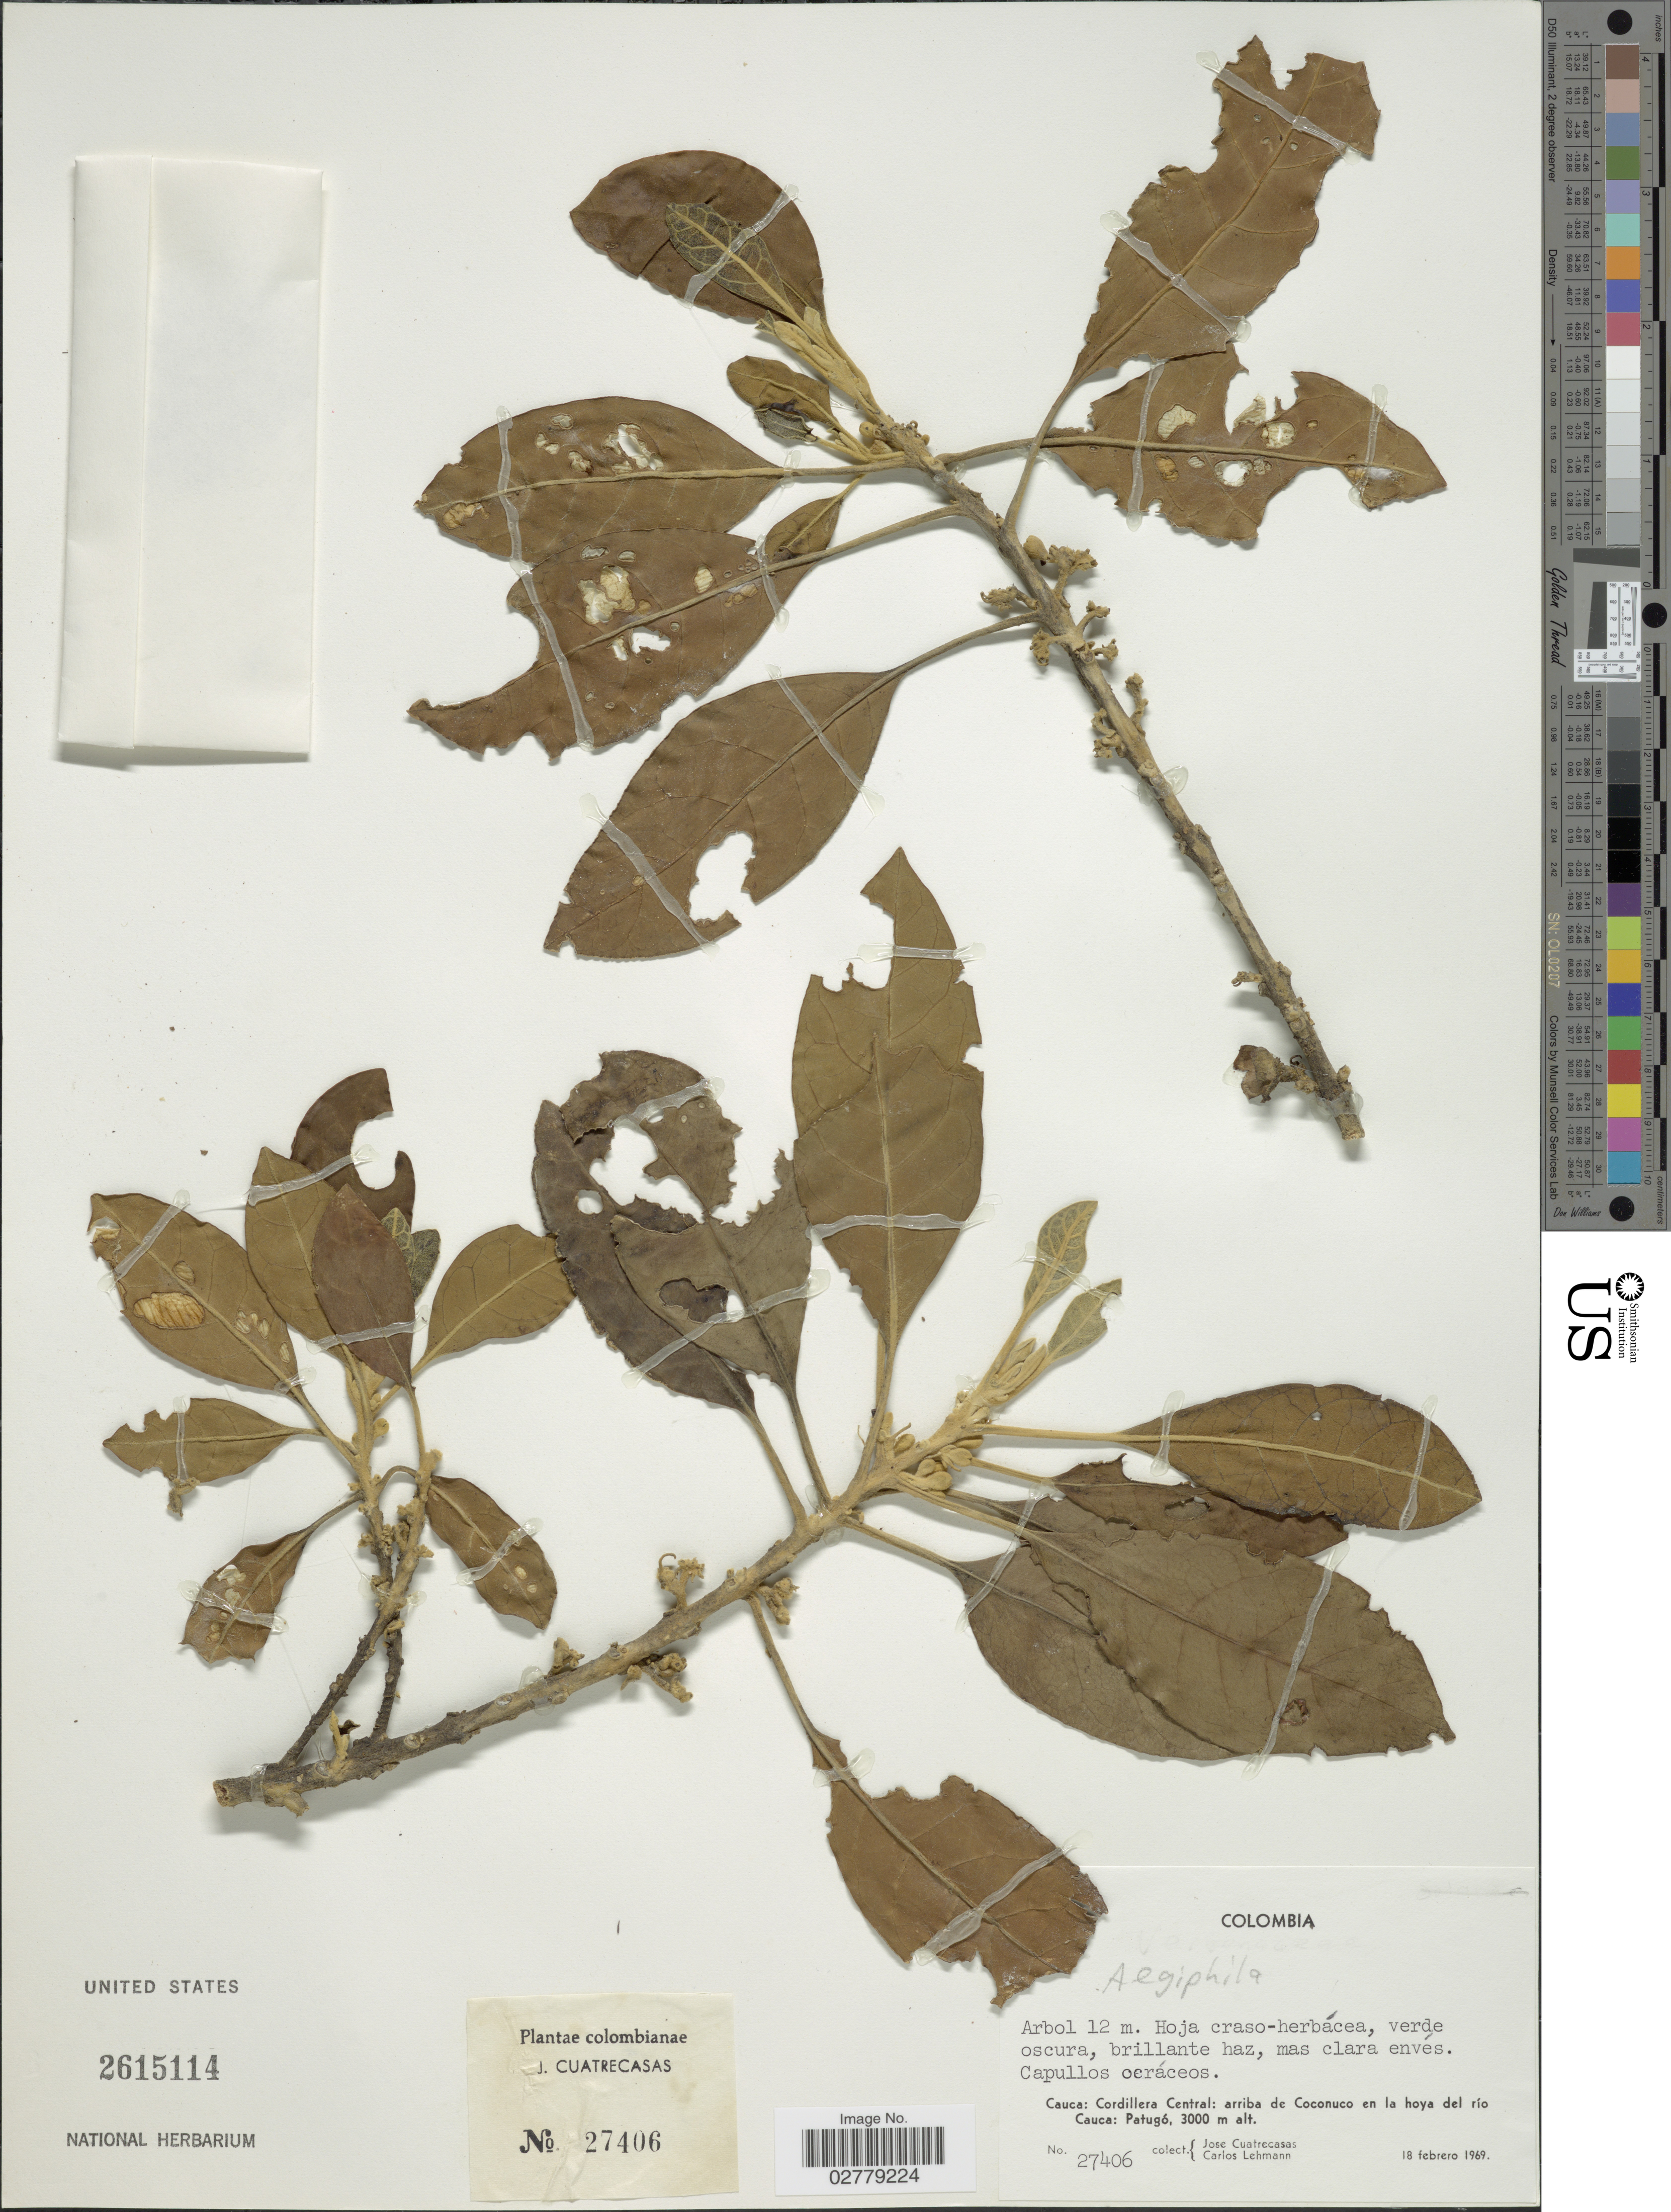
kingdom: Plantae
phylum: Tracheophyta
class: Magnoliopsida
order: Lamiales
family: Lamiaceae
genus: Aegiphila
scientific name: Aegiphila sp.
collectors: J. Cuatrecasas & C. Lehmann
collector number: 27406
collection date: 1969-02-18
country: Colombia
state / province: Cauca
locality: Cordillera Central: arriba de Coconuco en la hoya del río Cauca: Patugó.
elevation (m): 3000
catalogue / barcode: US 2615114